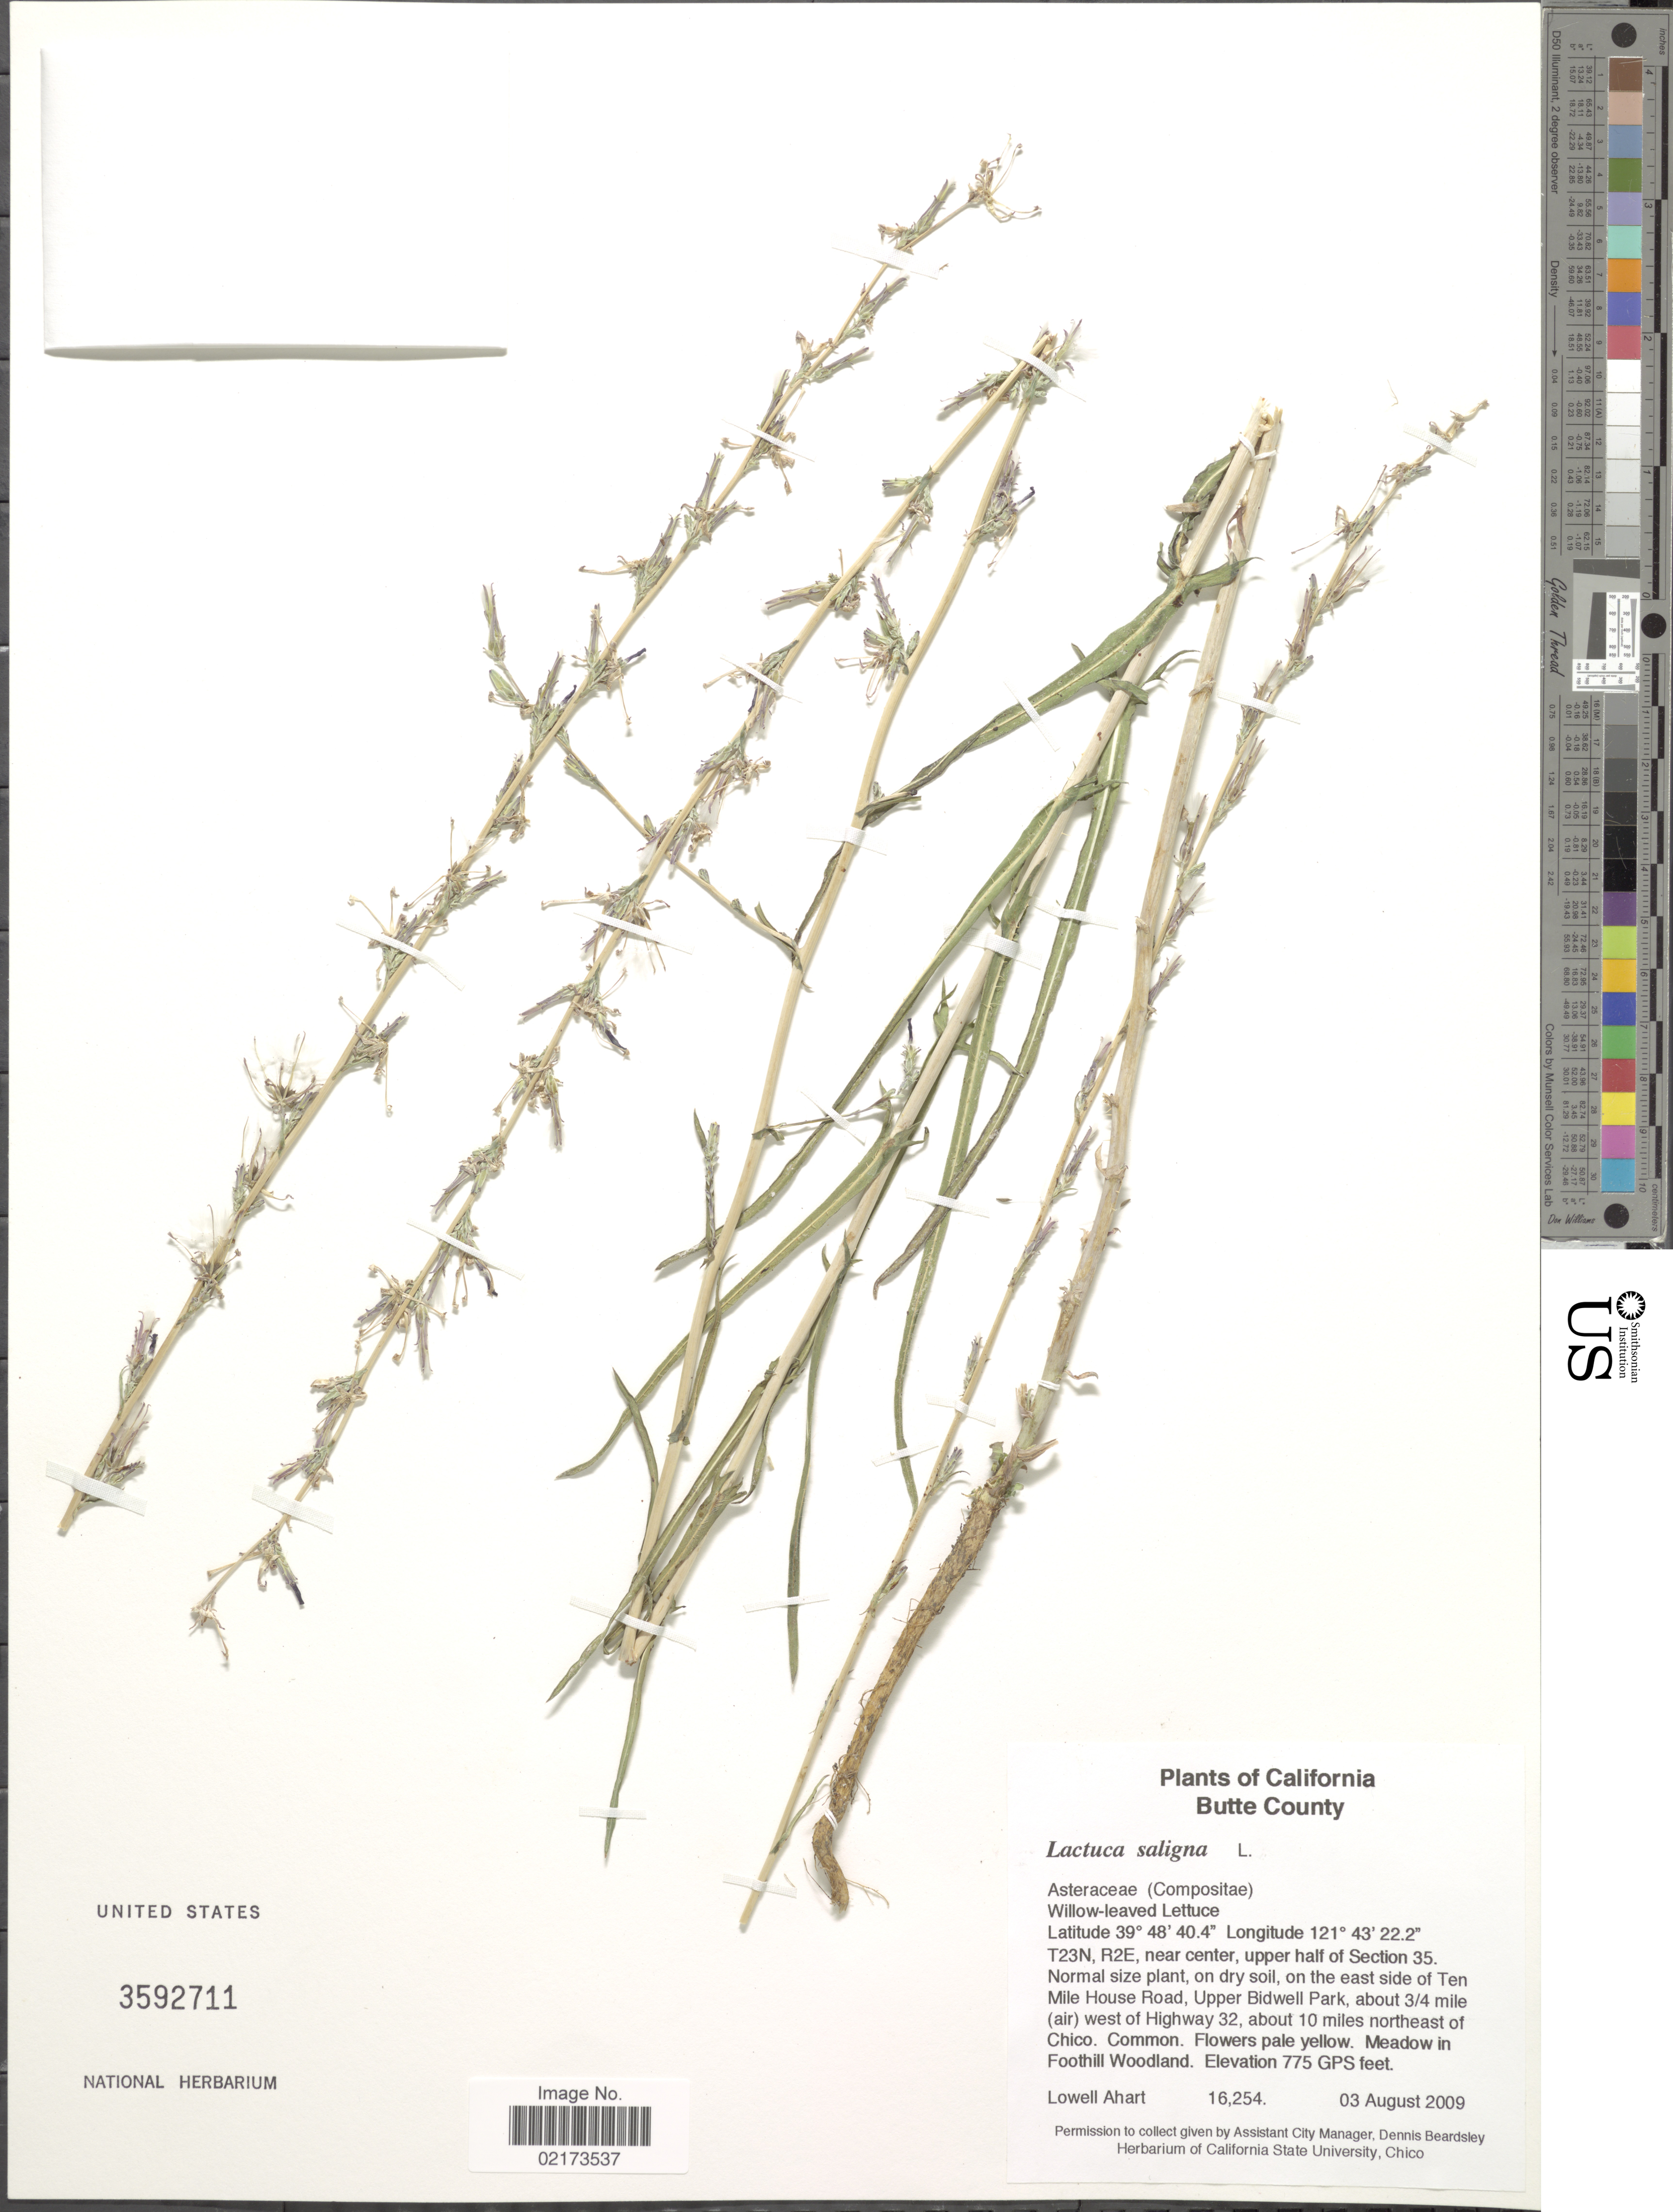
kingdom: Plantae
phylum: Tracheophyta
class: Magnoliopsida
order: Asterales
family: Asteraceae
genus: Lactuca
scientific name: Lactuca saligna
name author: L.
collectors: L. Ahart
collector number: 16254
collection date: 2009-08-03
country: United States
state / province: California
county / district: Butte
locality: Butte County, T23N, R2E, near center, upper half of Section 35, on the east side of Ten Mile House Road, Upper Bidwell Park, about 3/4 mile (air) west of Highway 32, about 10 miles northeast of Chico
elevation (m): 236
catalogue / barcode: US 3592711